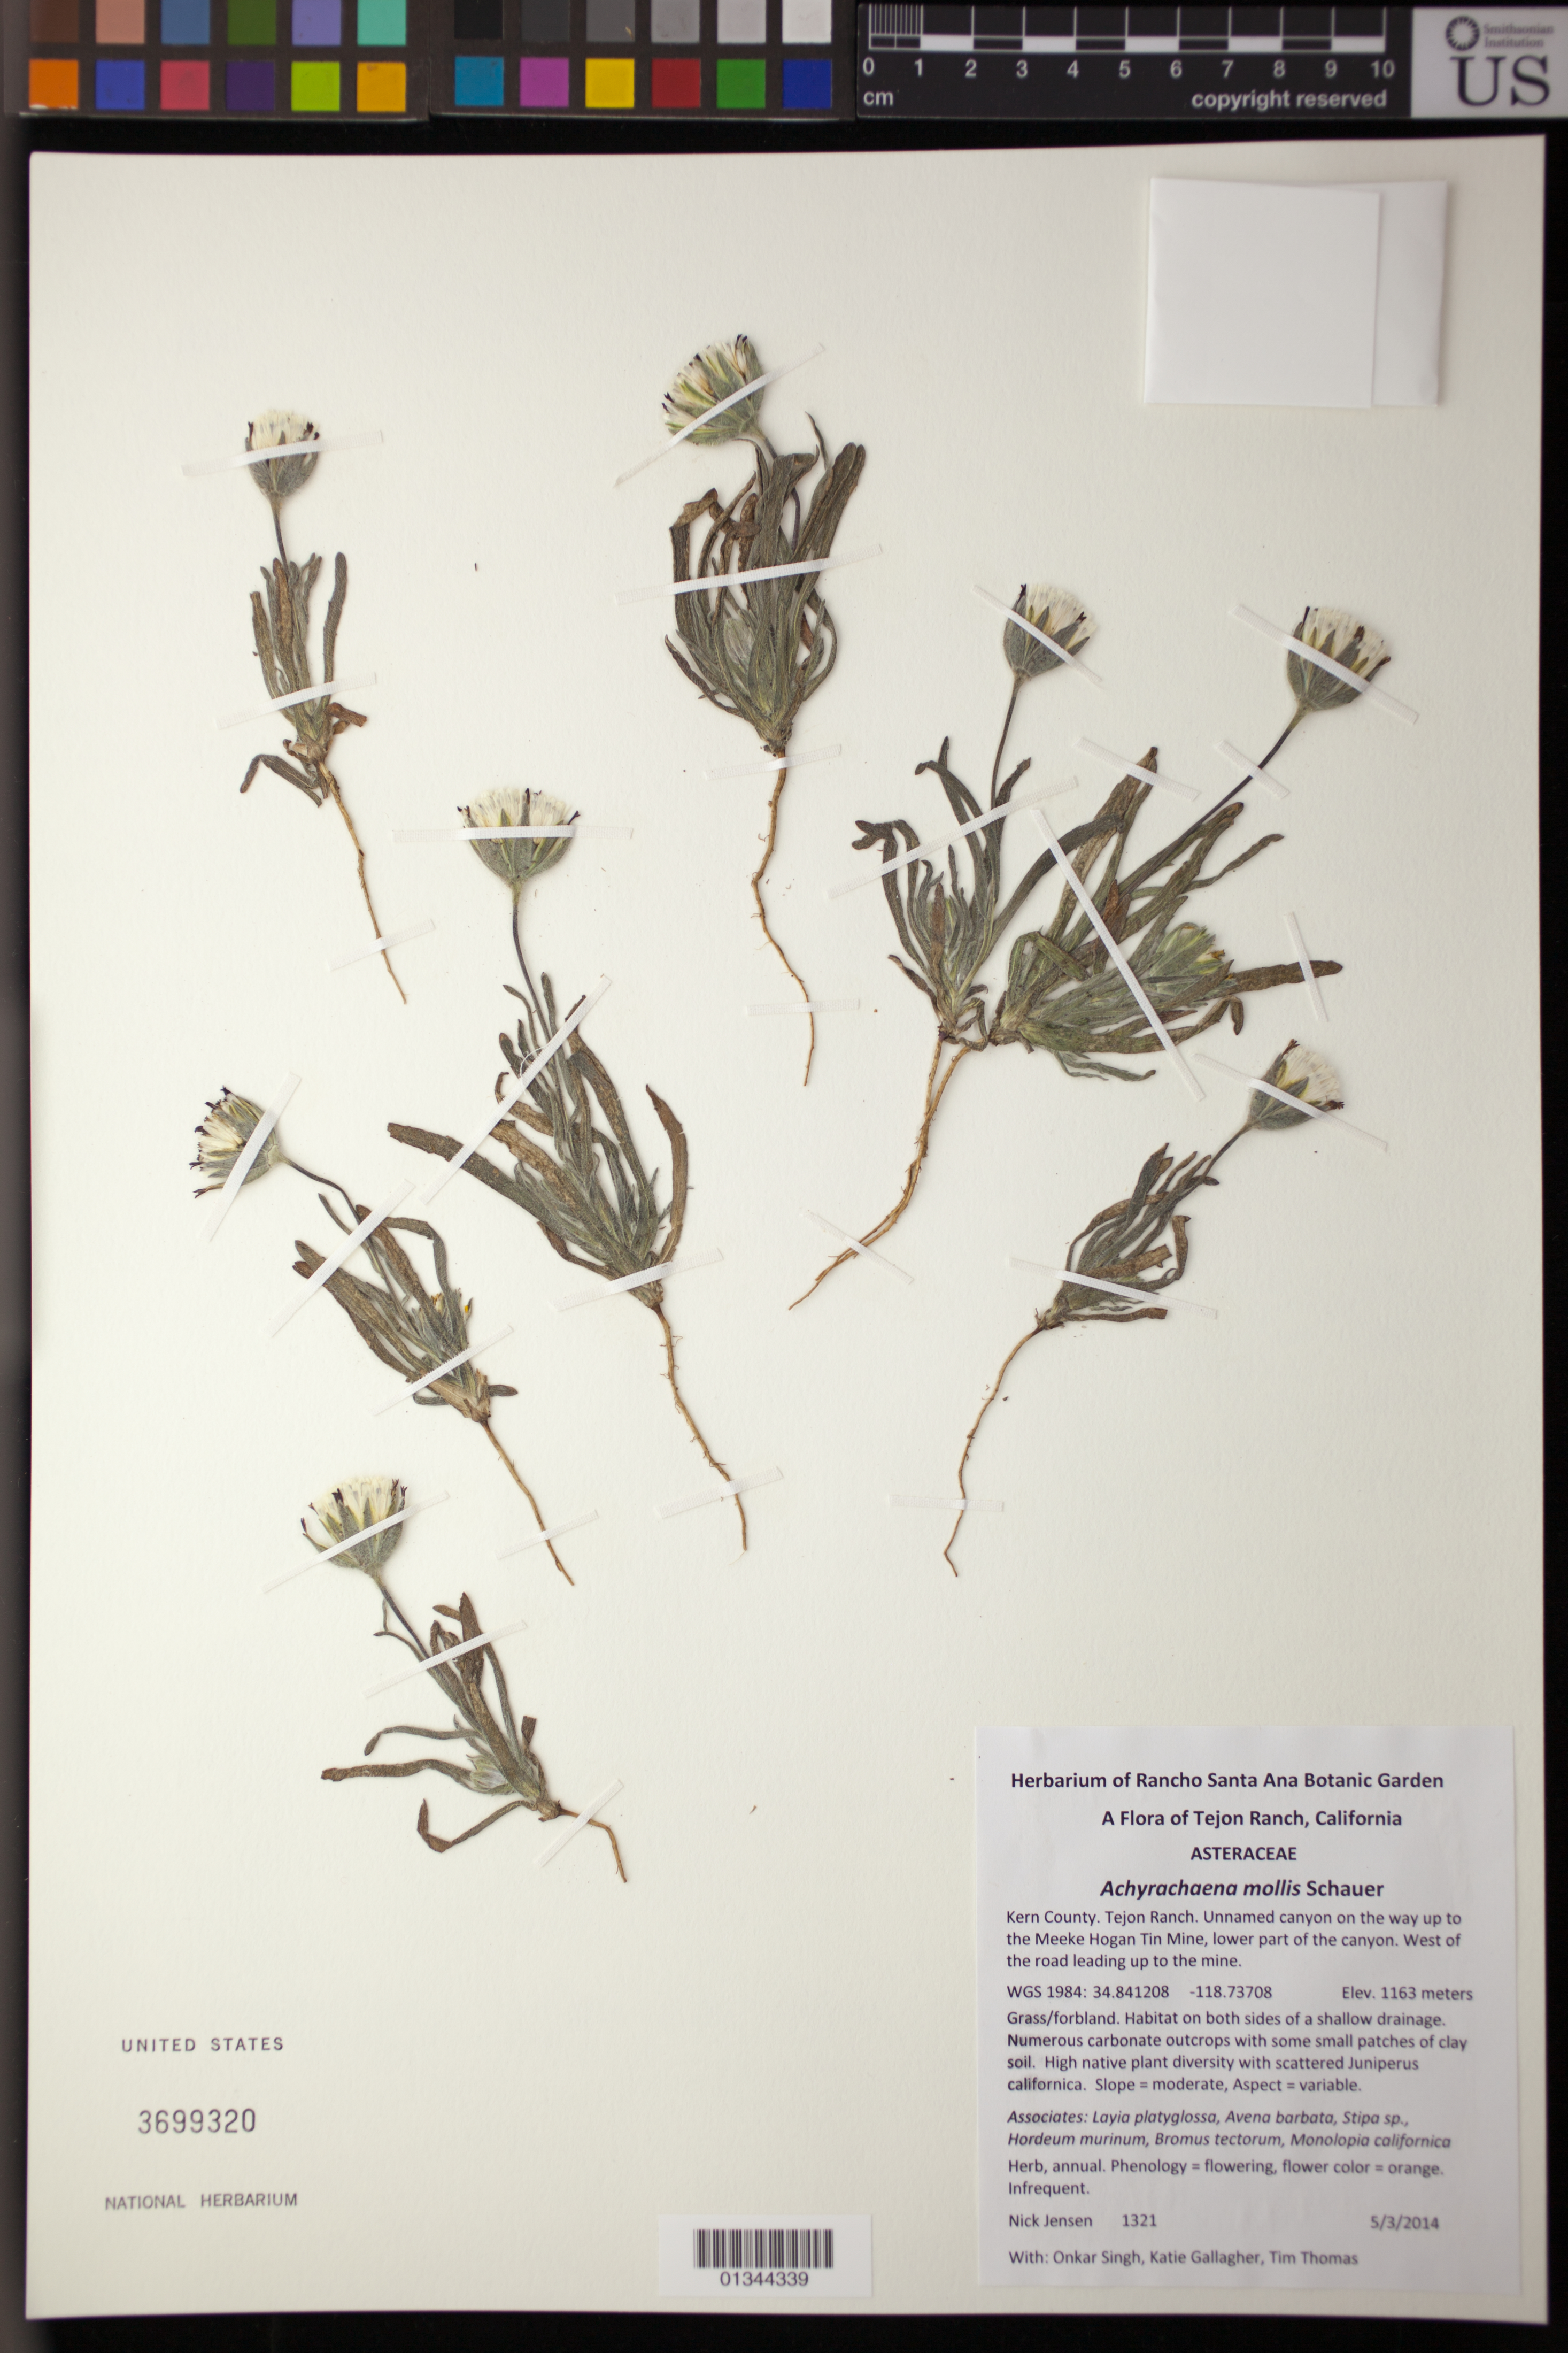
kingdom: Plantae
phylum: Tracheophyta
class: Magnoliopsida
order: Asterales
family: Asteraceae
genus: Achyrachaena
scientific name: Achyrachaena mollis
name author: Schauer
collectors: N. Jensen, O. Singh, K. Gallagher & T. Thomas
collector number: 1321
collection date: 2014-05-03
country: United States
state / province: California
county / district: Kern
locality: Tejon Ranch, Unnamed canyon on the way up to the Meeke Hogan Tin Mine, lower part of the canyon. West of the road leading up to the mine.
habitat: Grass/forbland. Habitat on both sides of a shallow drainage.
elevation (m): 1163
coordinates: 34.841208, -118.73708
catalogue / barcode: US 3699320